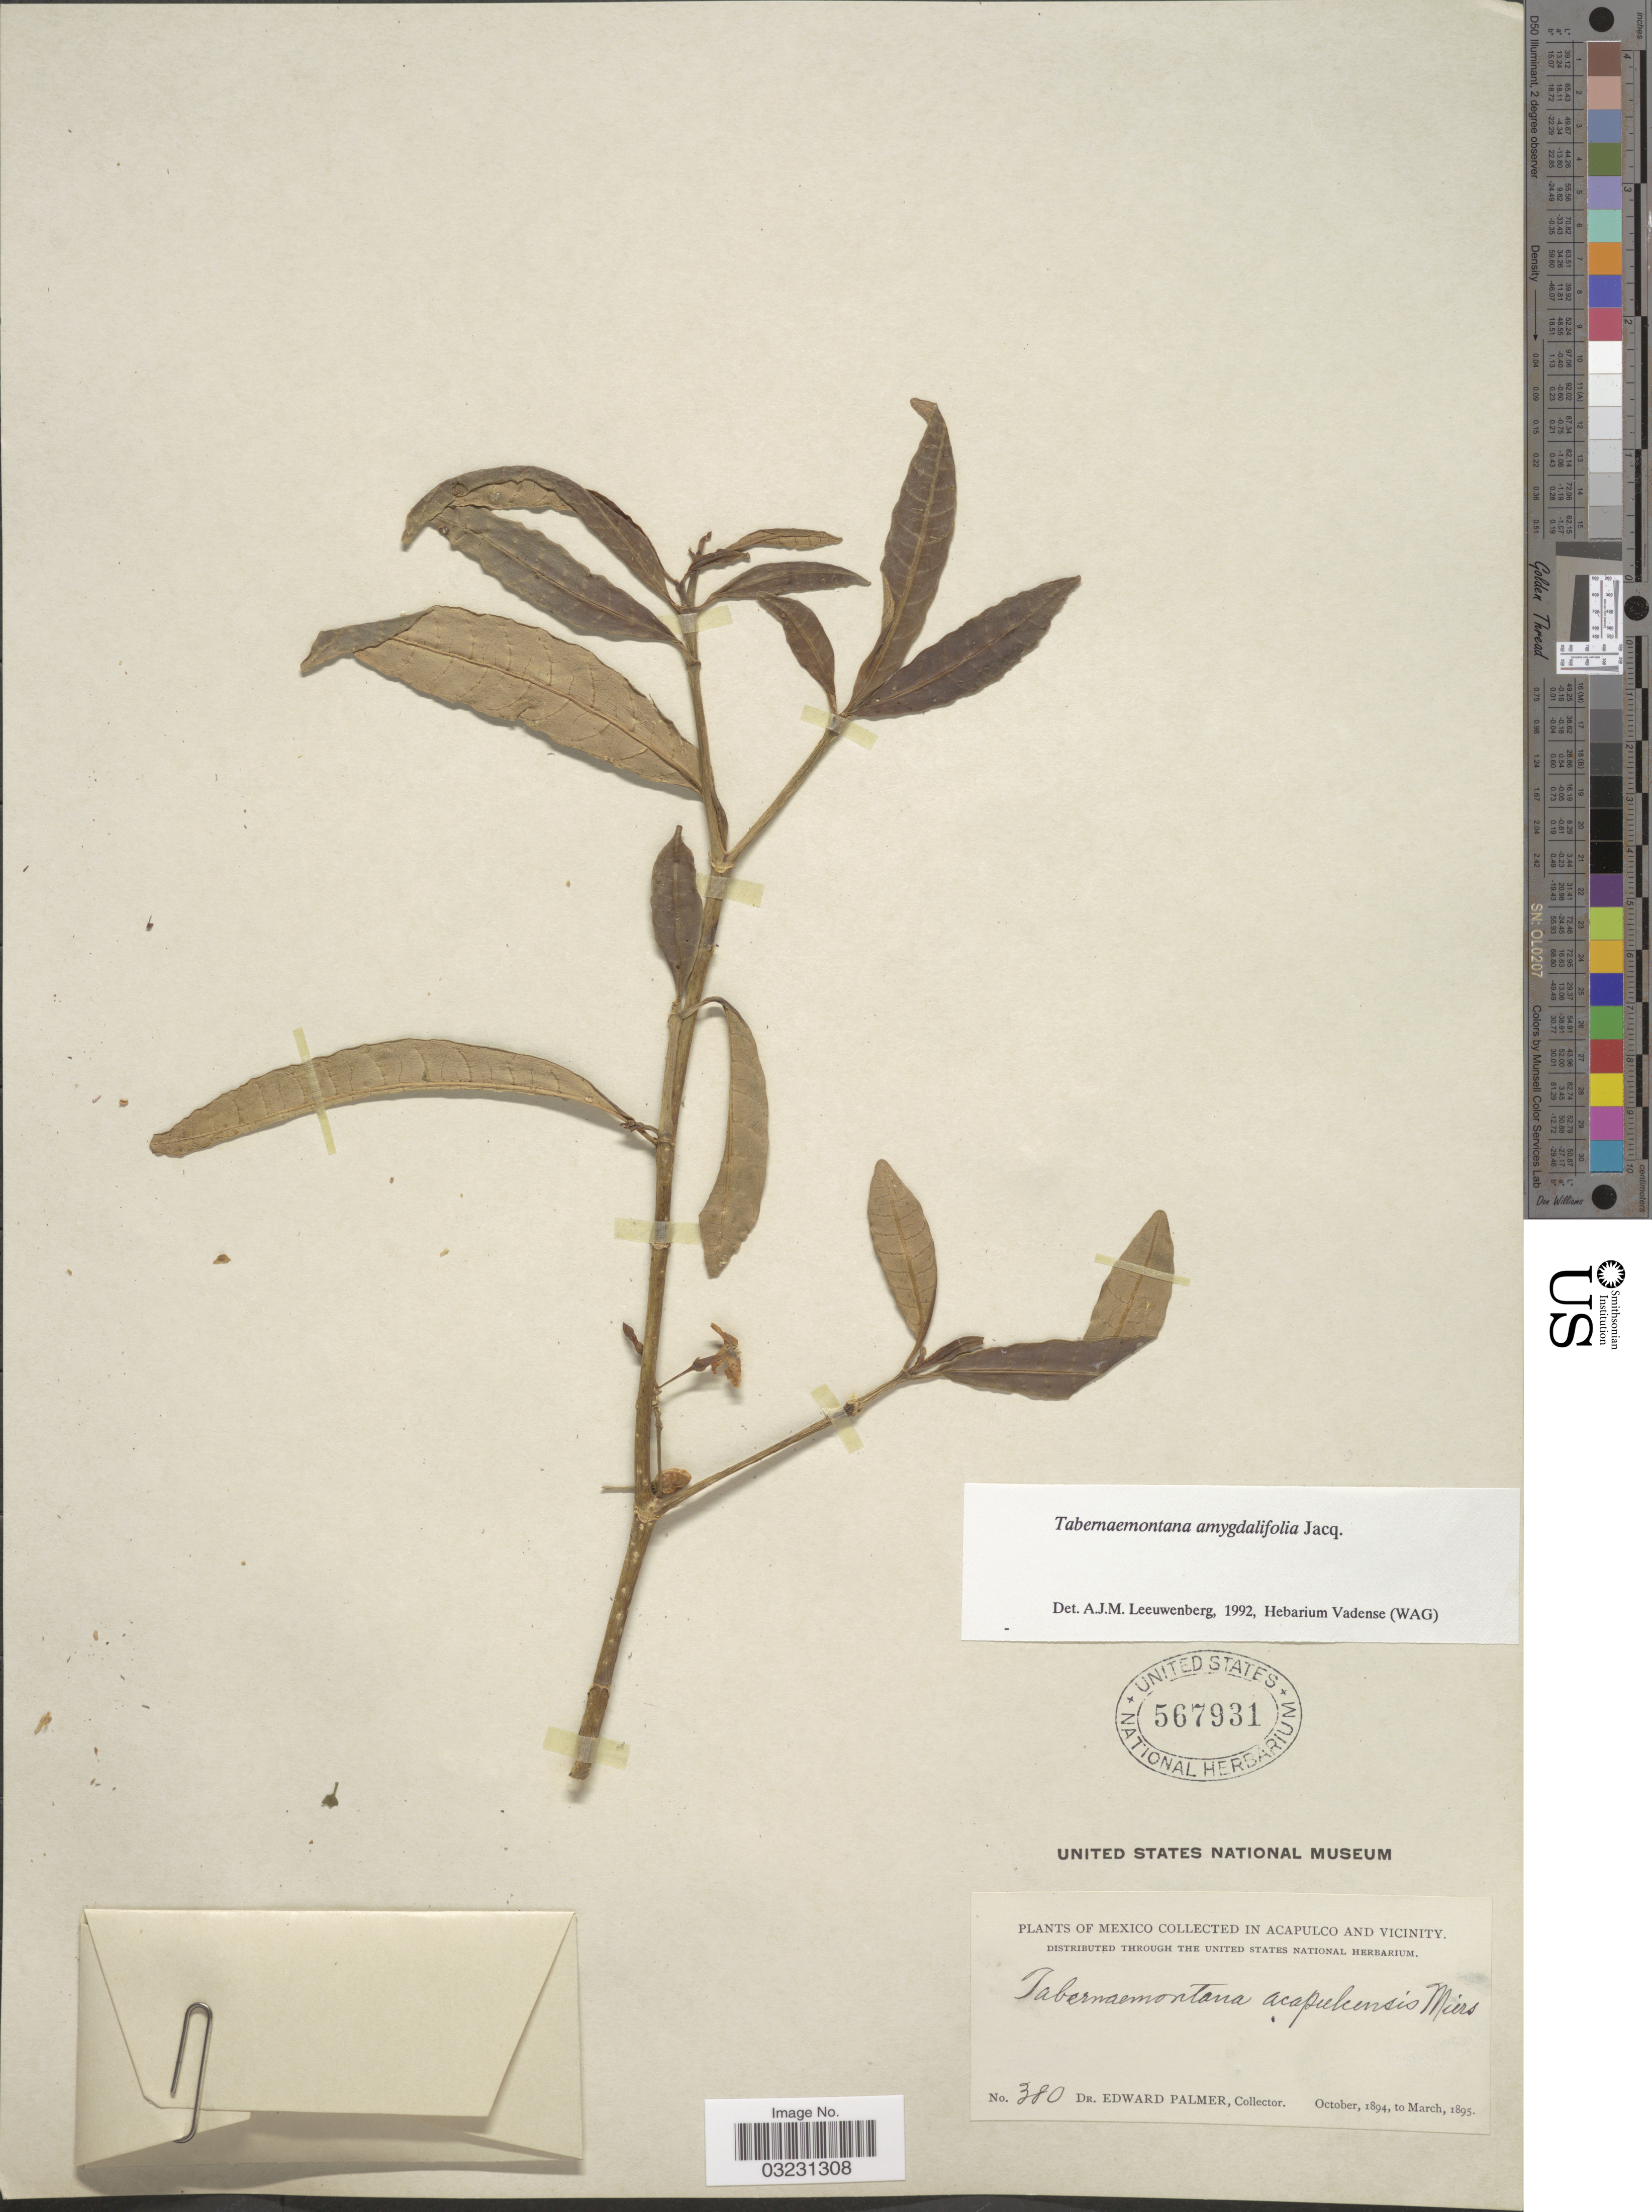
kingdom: Plantae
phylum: Tracheophyta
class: Magnoliopsida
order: Gentianales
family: Apocynaceae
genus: Tabernaemontana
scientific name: Tabernaemontana amygdalifolia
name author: Jacq.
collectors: E. Palmer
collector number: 380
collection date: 1894-10/1895-03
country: Mexico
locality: Acapulco and vicinity.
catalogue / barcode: US 567931